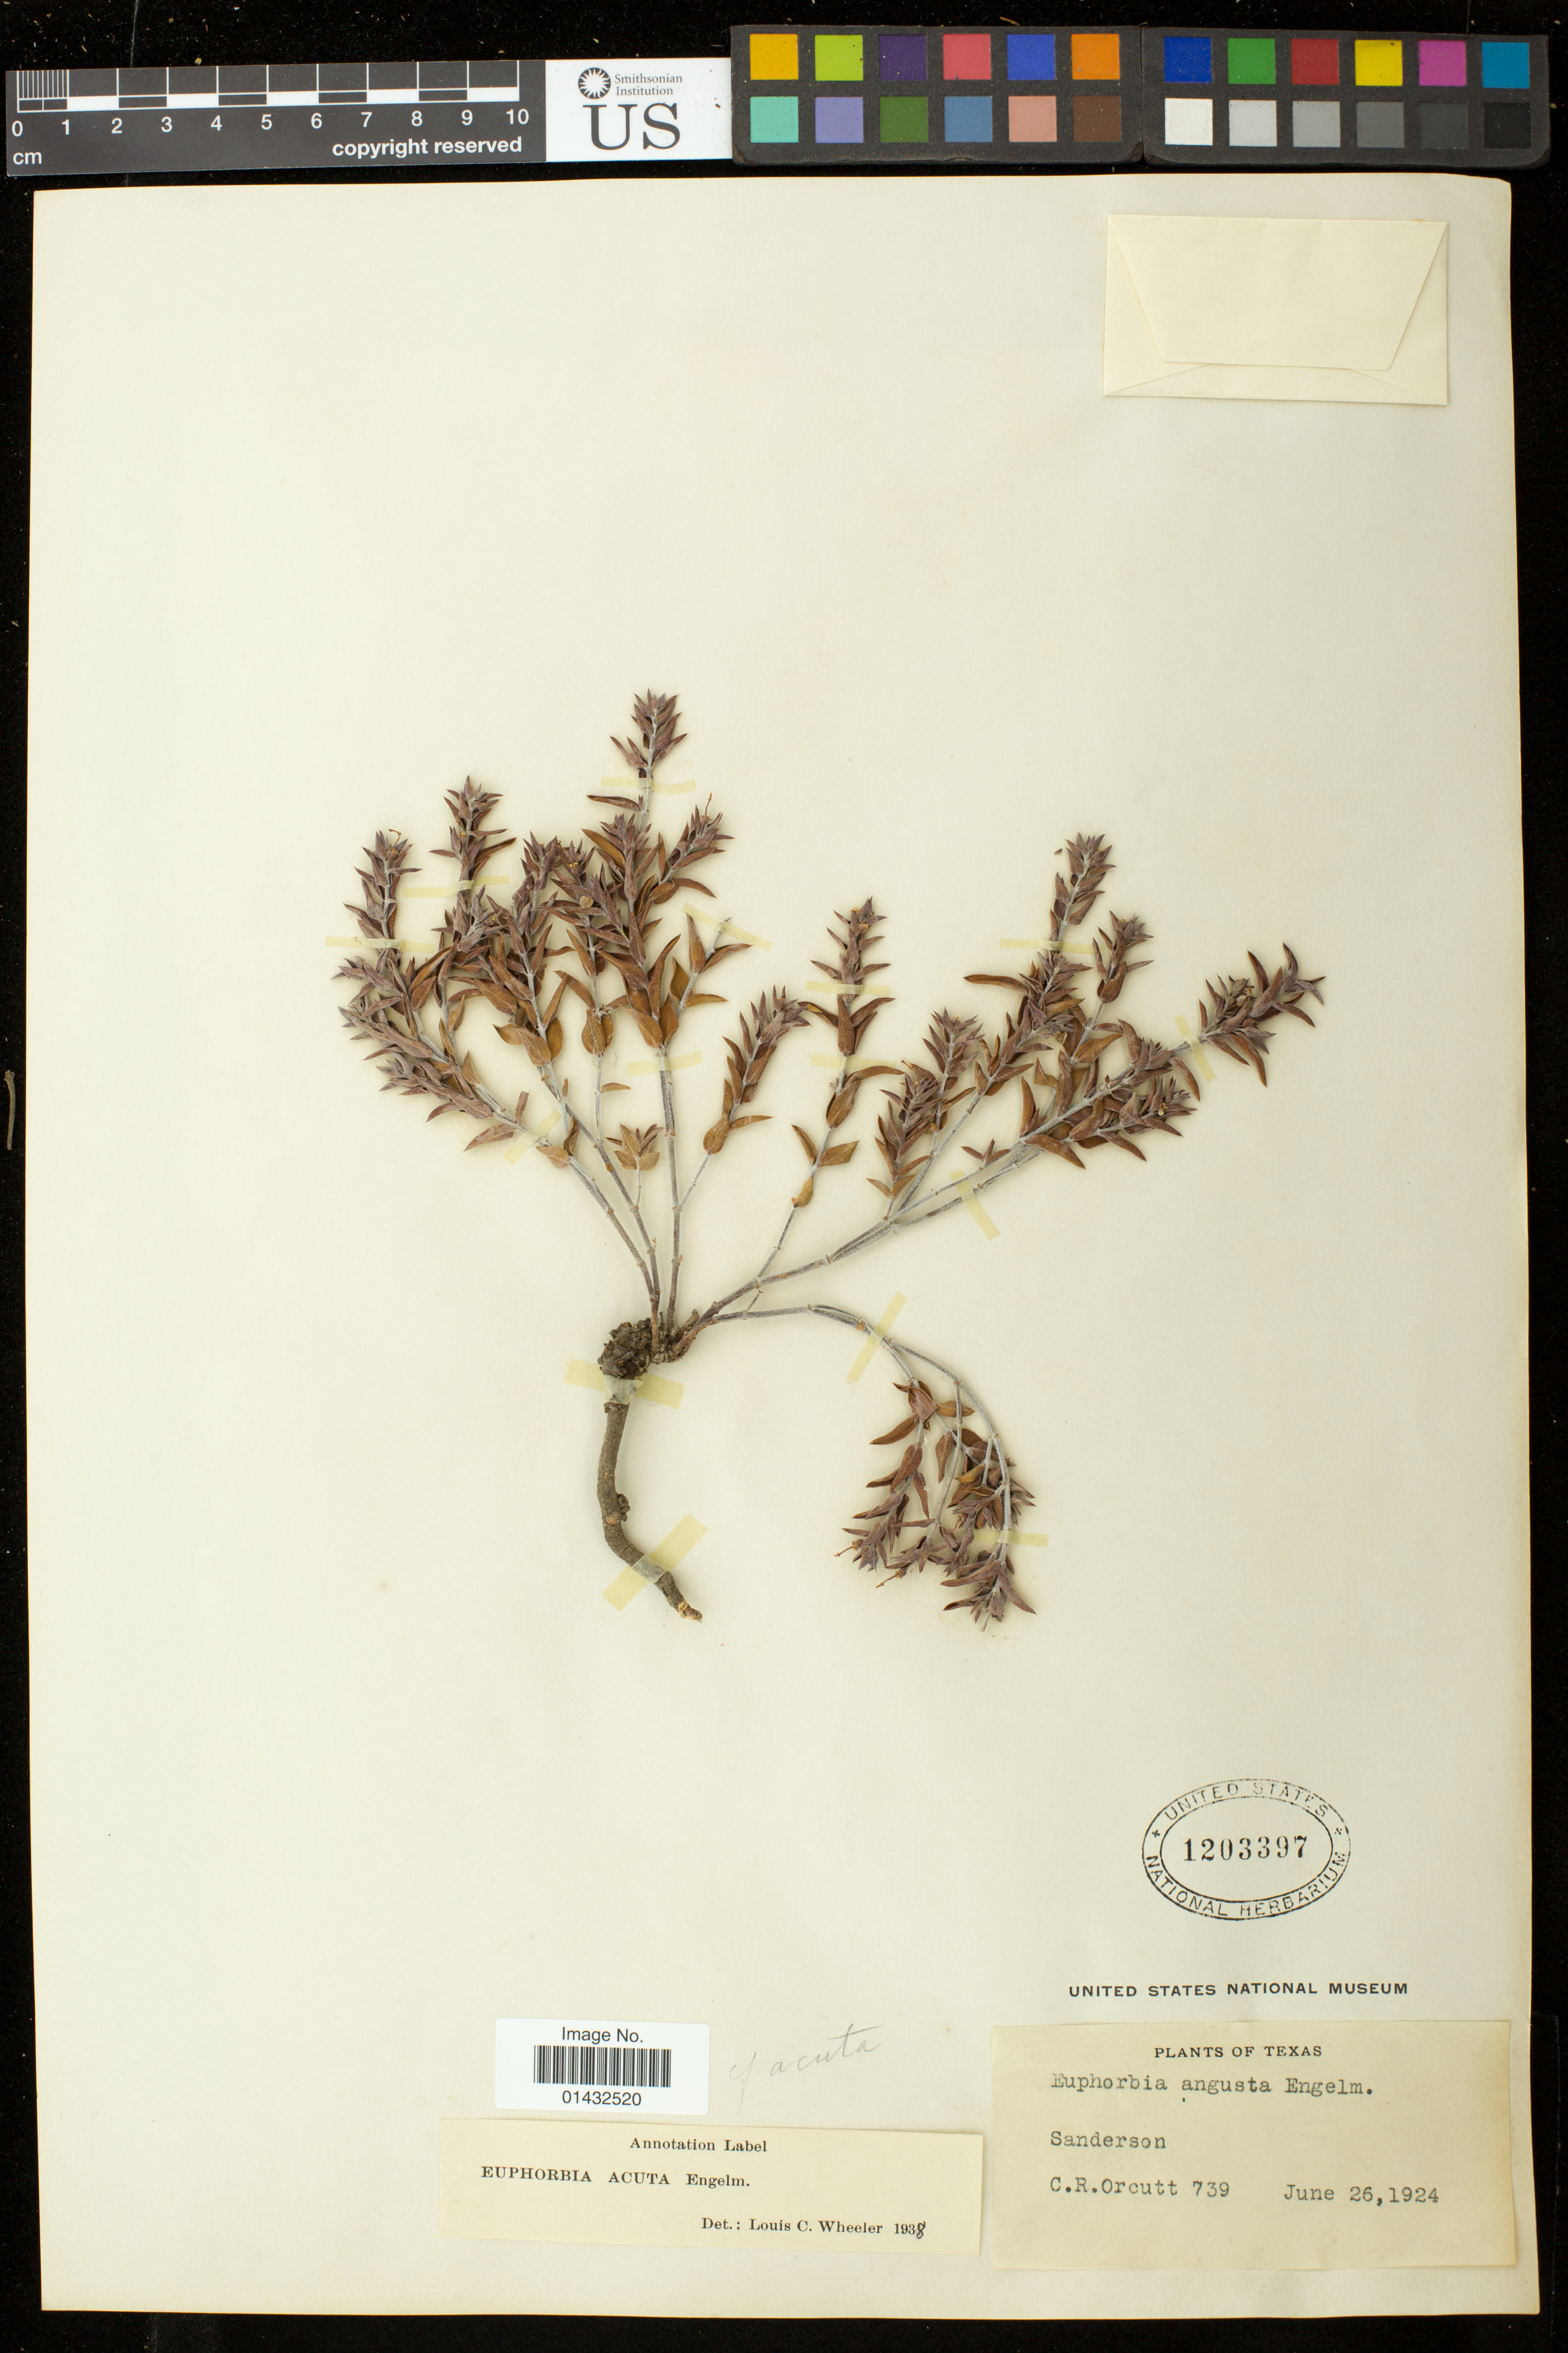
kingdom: Plantae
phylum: Tracheophyta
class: Magnoliopsida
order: Malpighiales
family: Euphorbiaceae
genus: Euphorbia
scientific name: Euphorbia acuta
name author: Engelm. in Emory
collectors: C. R. Orcutt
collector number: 739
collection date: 1924-06-26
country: United States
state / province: Texas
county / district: Terrell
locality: Sanderson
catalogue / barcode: US 1203397